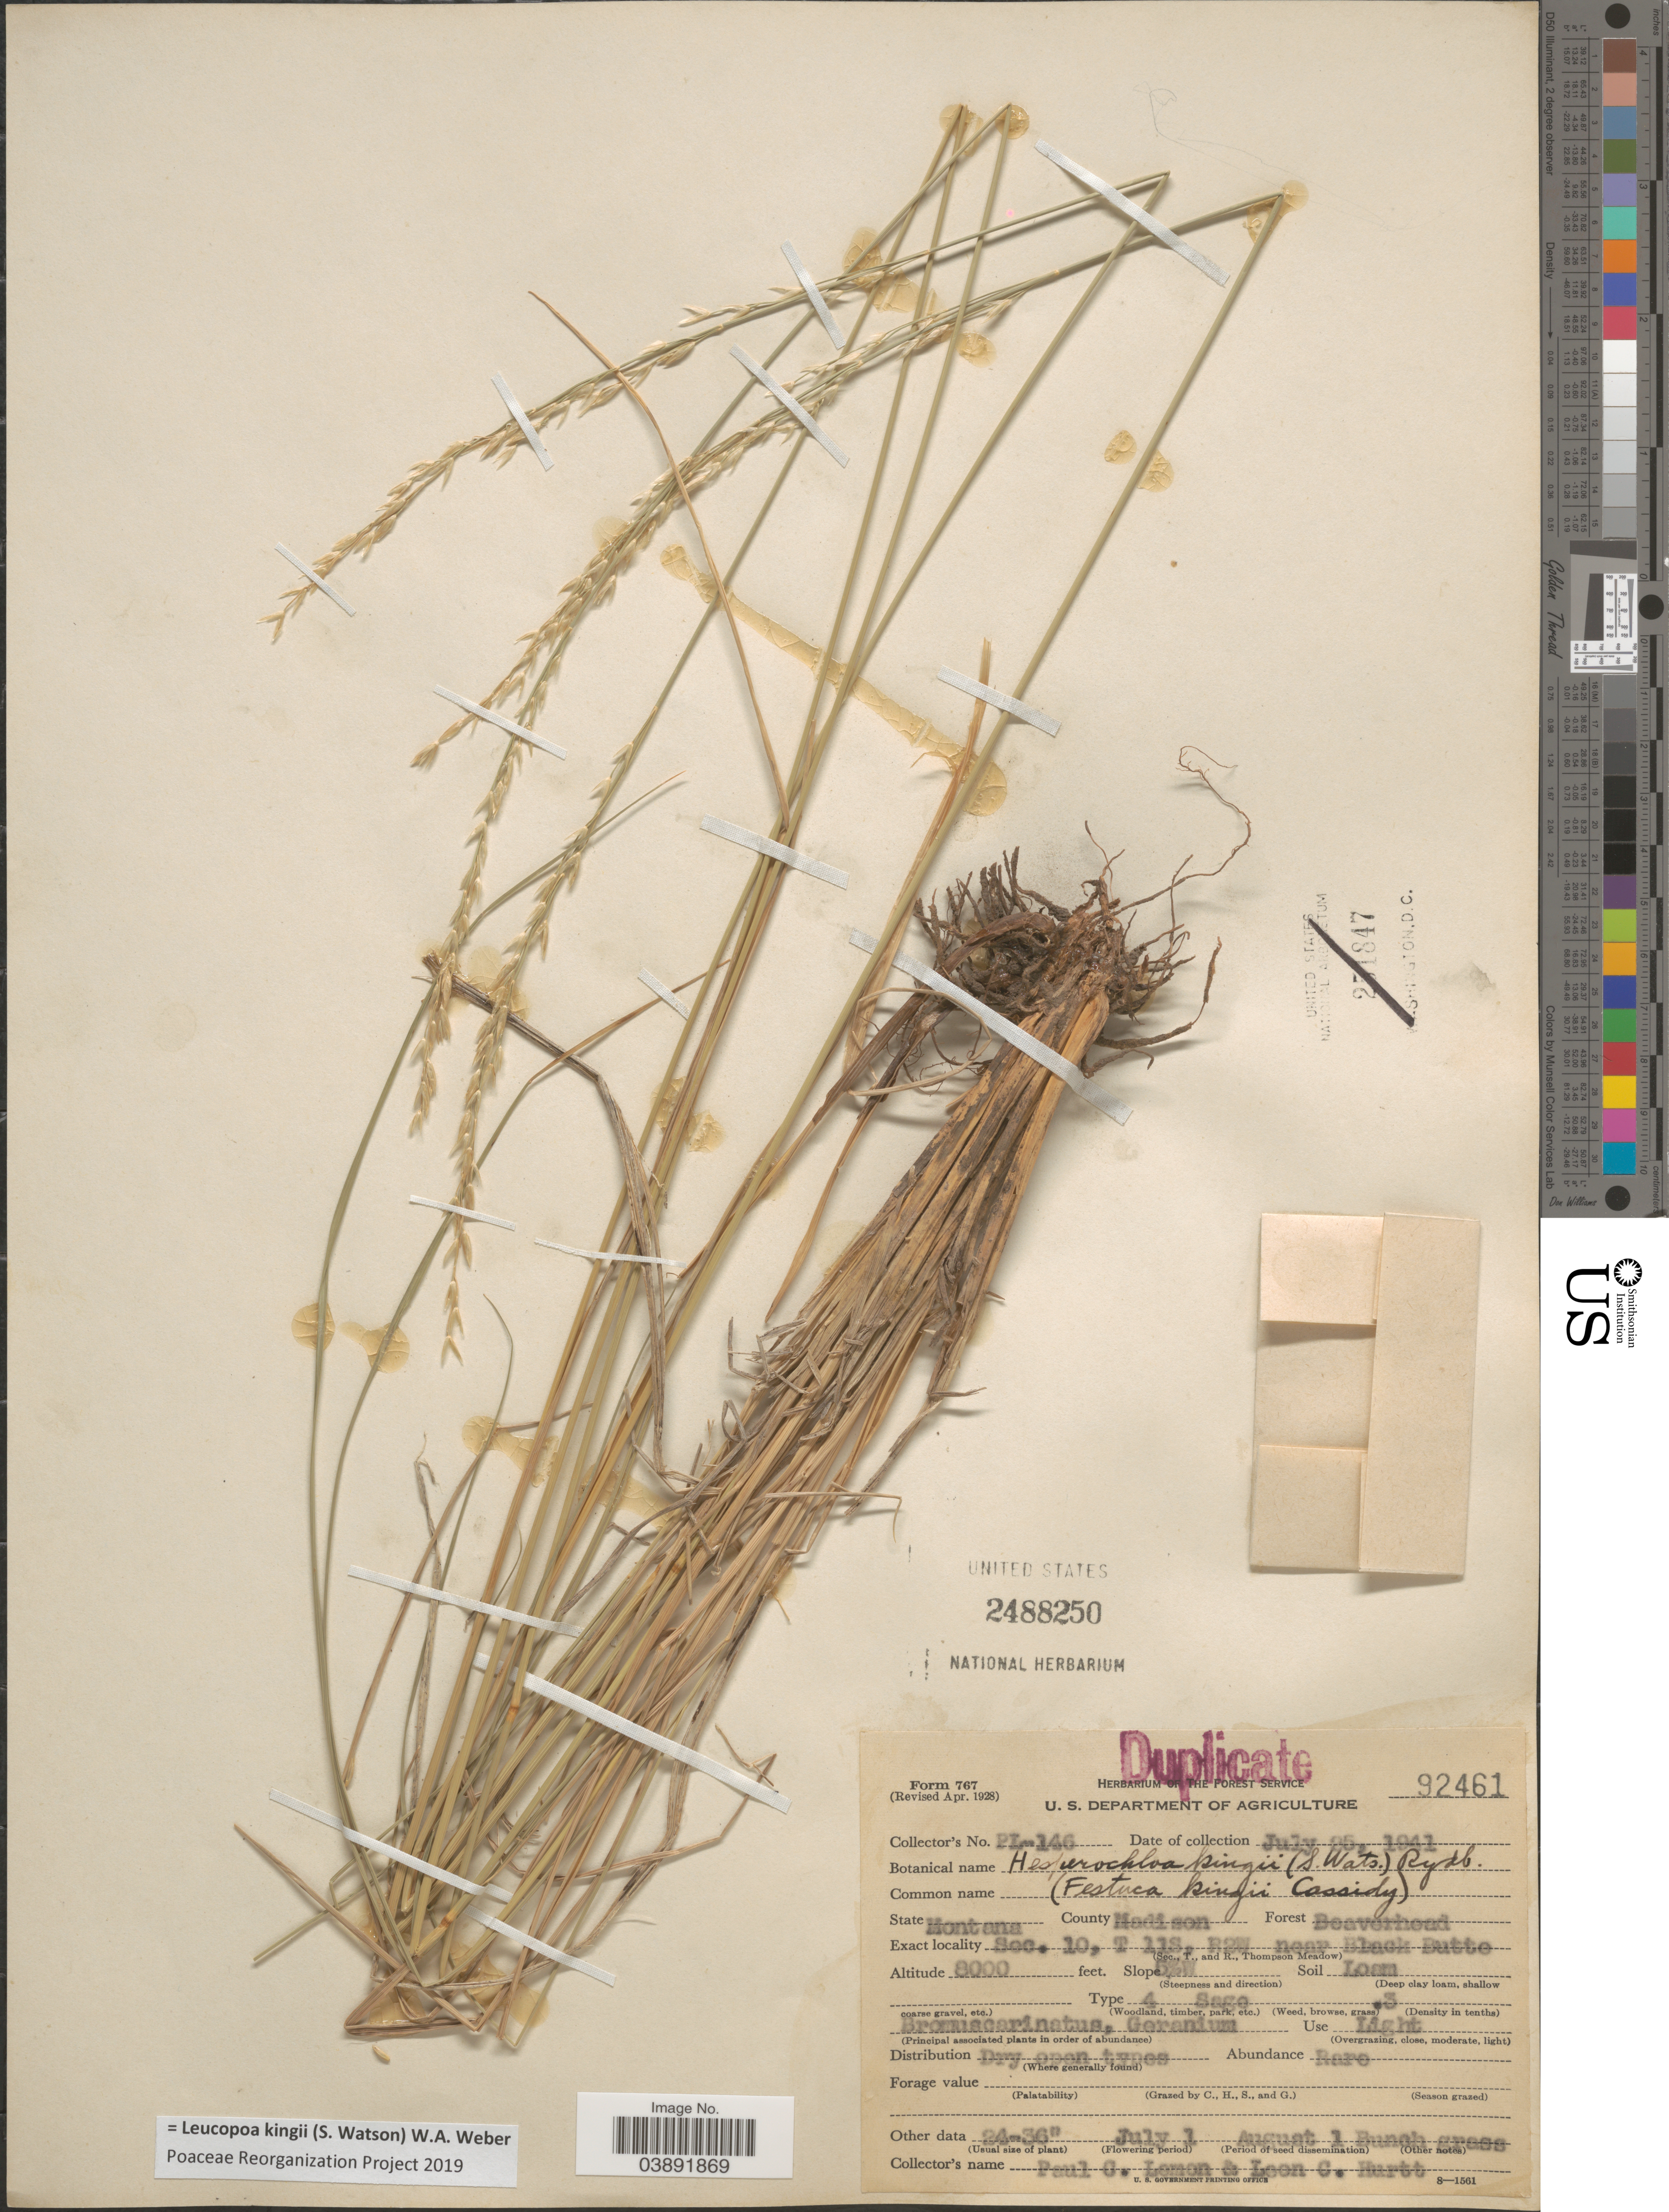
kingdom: Plantae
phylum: Tracheophyta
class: Liliopsida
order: Poales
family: Poaceae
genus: Hesperochloa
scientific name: Hesperochloa kingii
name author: (S. Watson) Rydb.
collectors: P. Lemon & L. Hurtt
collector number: PL-146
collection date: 1941-07-25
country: United States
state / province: Montana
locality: County Madison. Forest Beaverhead. Sec. 10, T 11S, R2W, near Black Butte.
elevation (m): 2438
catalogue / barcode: US 2488250